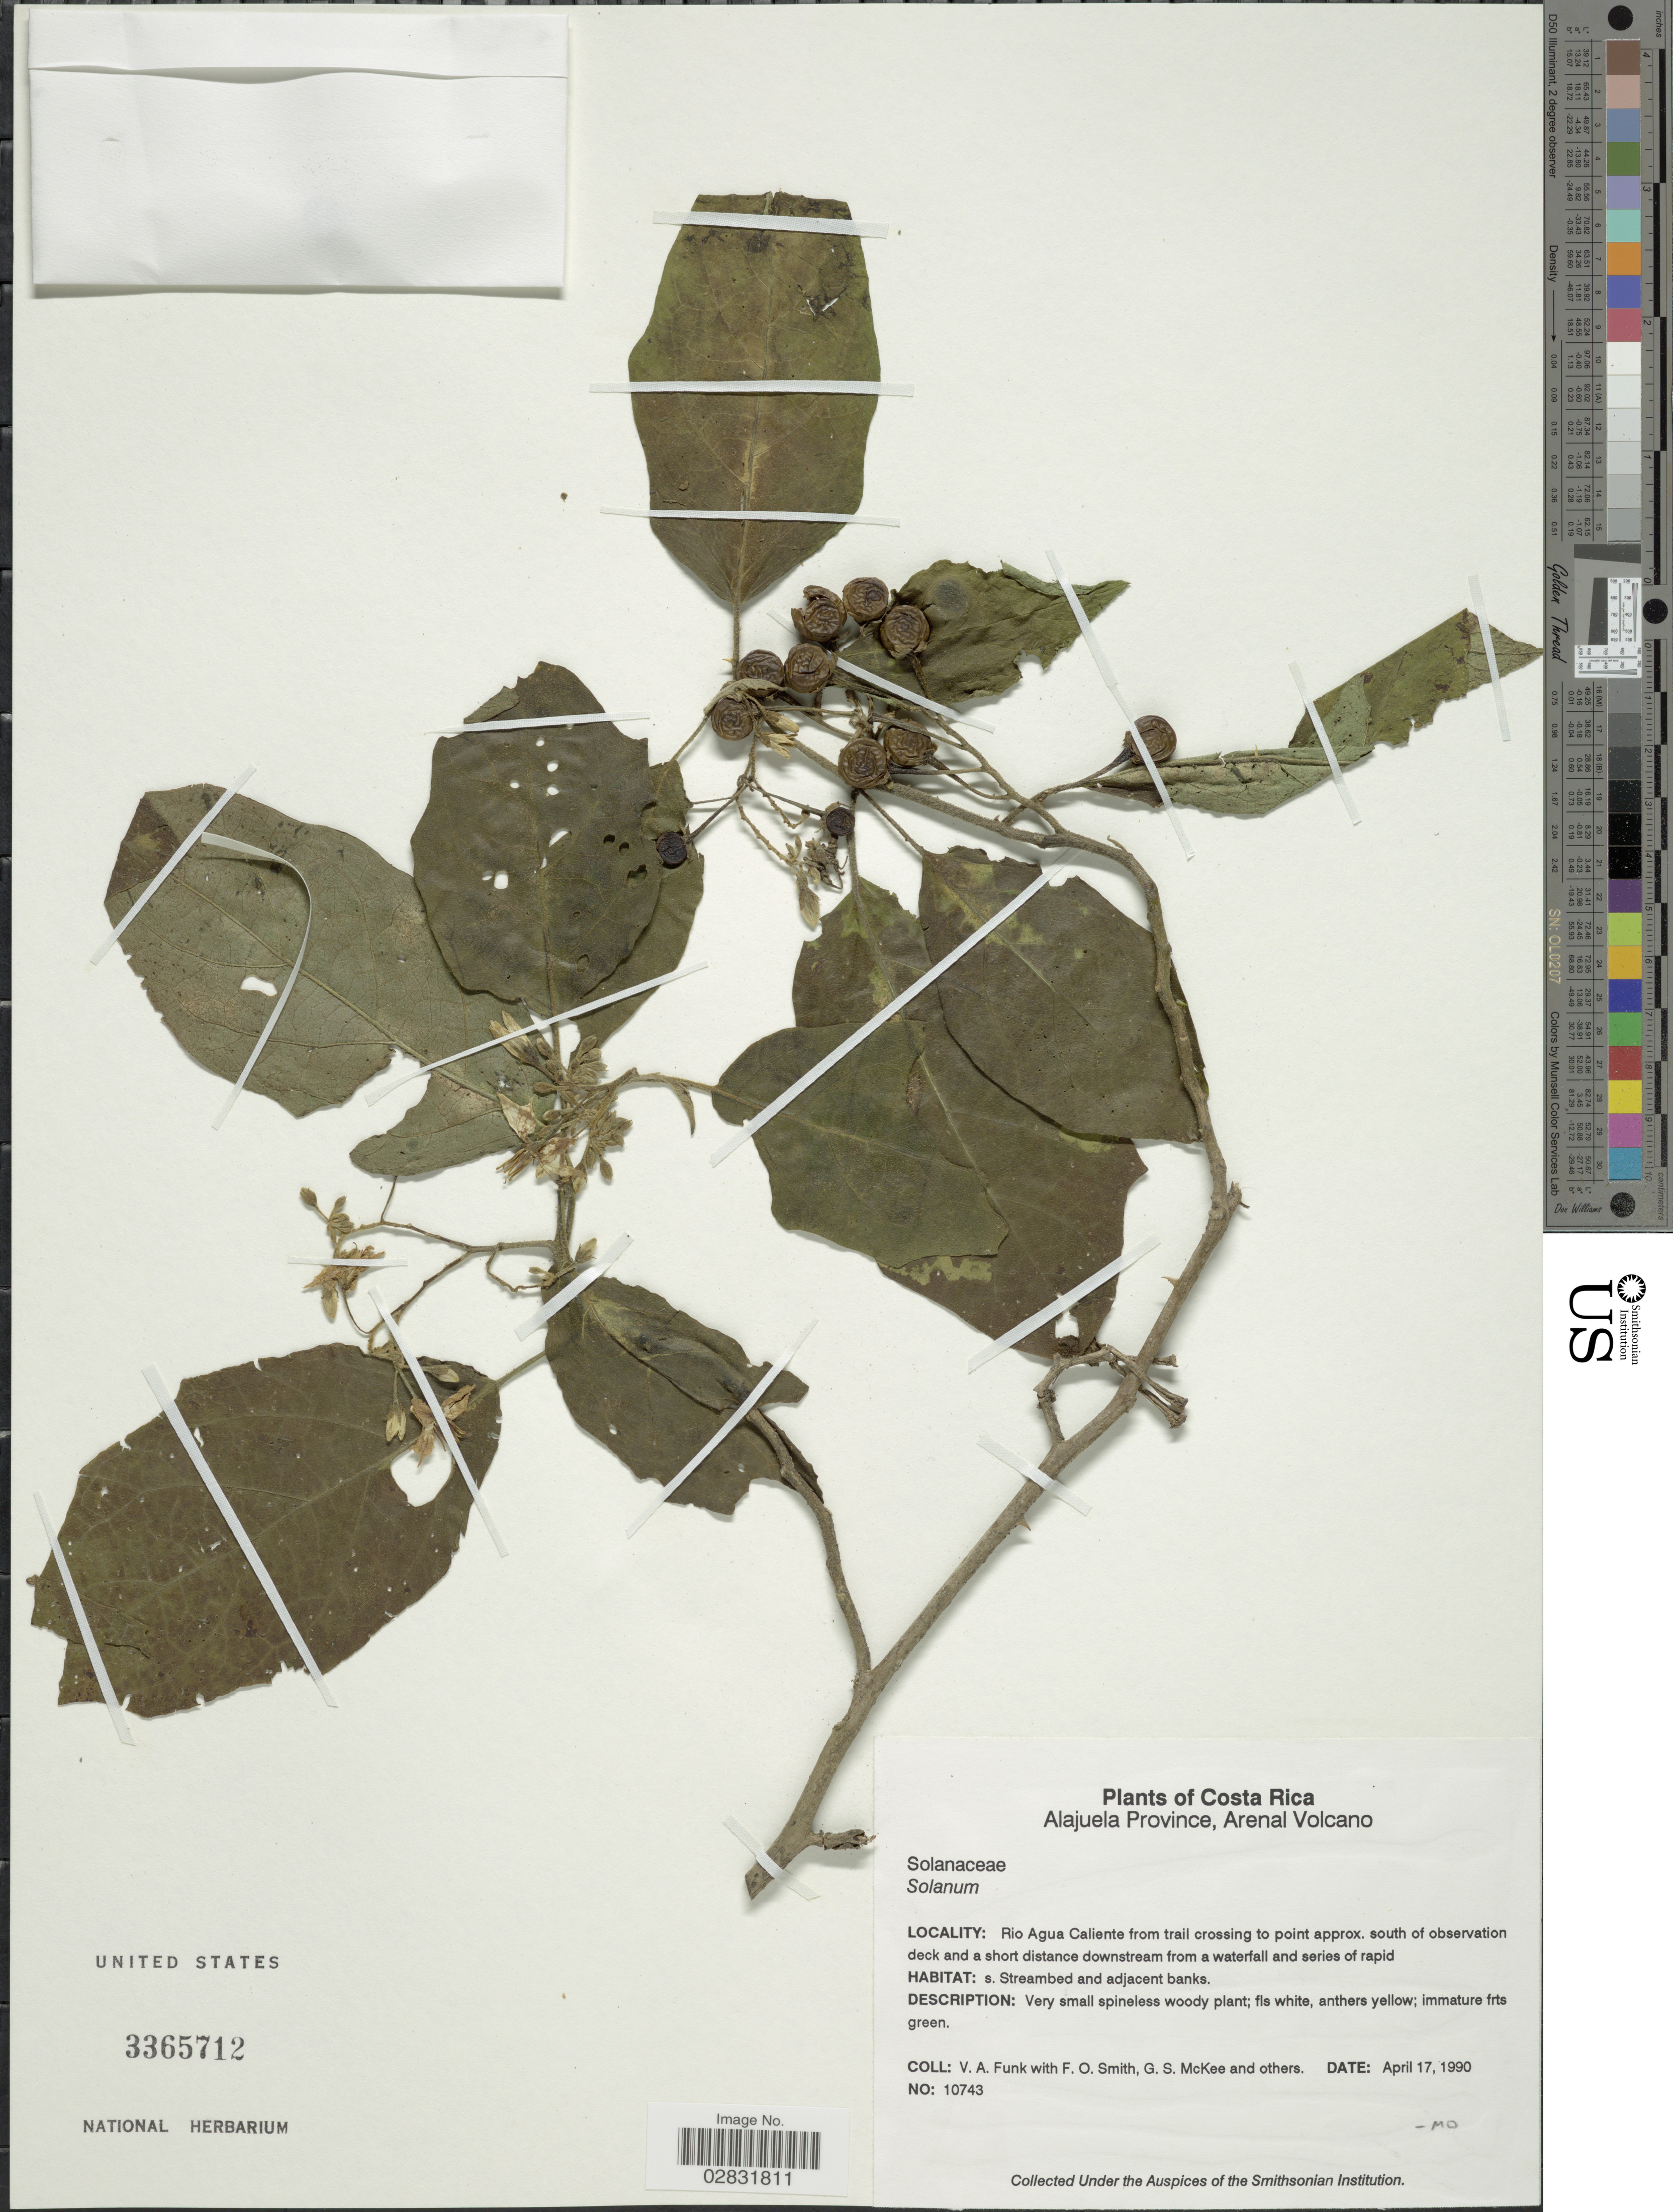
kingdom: Plantae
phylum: Tracheophyta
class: Magnoliopsida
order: Solanales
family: Solanaceae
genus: Solanum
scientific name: Solanum sp.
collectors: V. Funk, F. Smith, G. S. McKee & et al.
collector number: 10743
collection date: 1990-04-17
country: Costa Rica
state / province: Alajuela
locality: Arenal Volcano. Rio Agua Caliente from trail crossing to point approx. south of observation deck and a short distance downstream from a waterfall and series of rapid.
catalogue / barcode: US 3365712